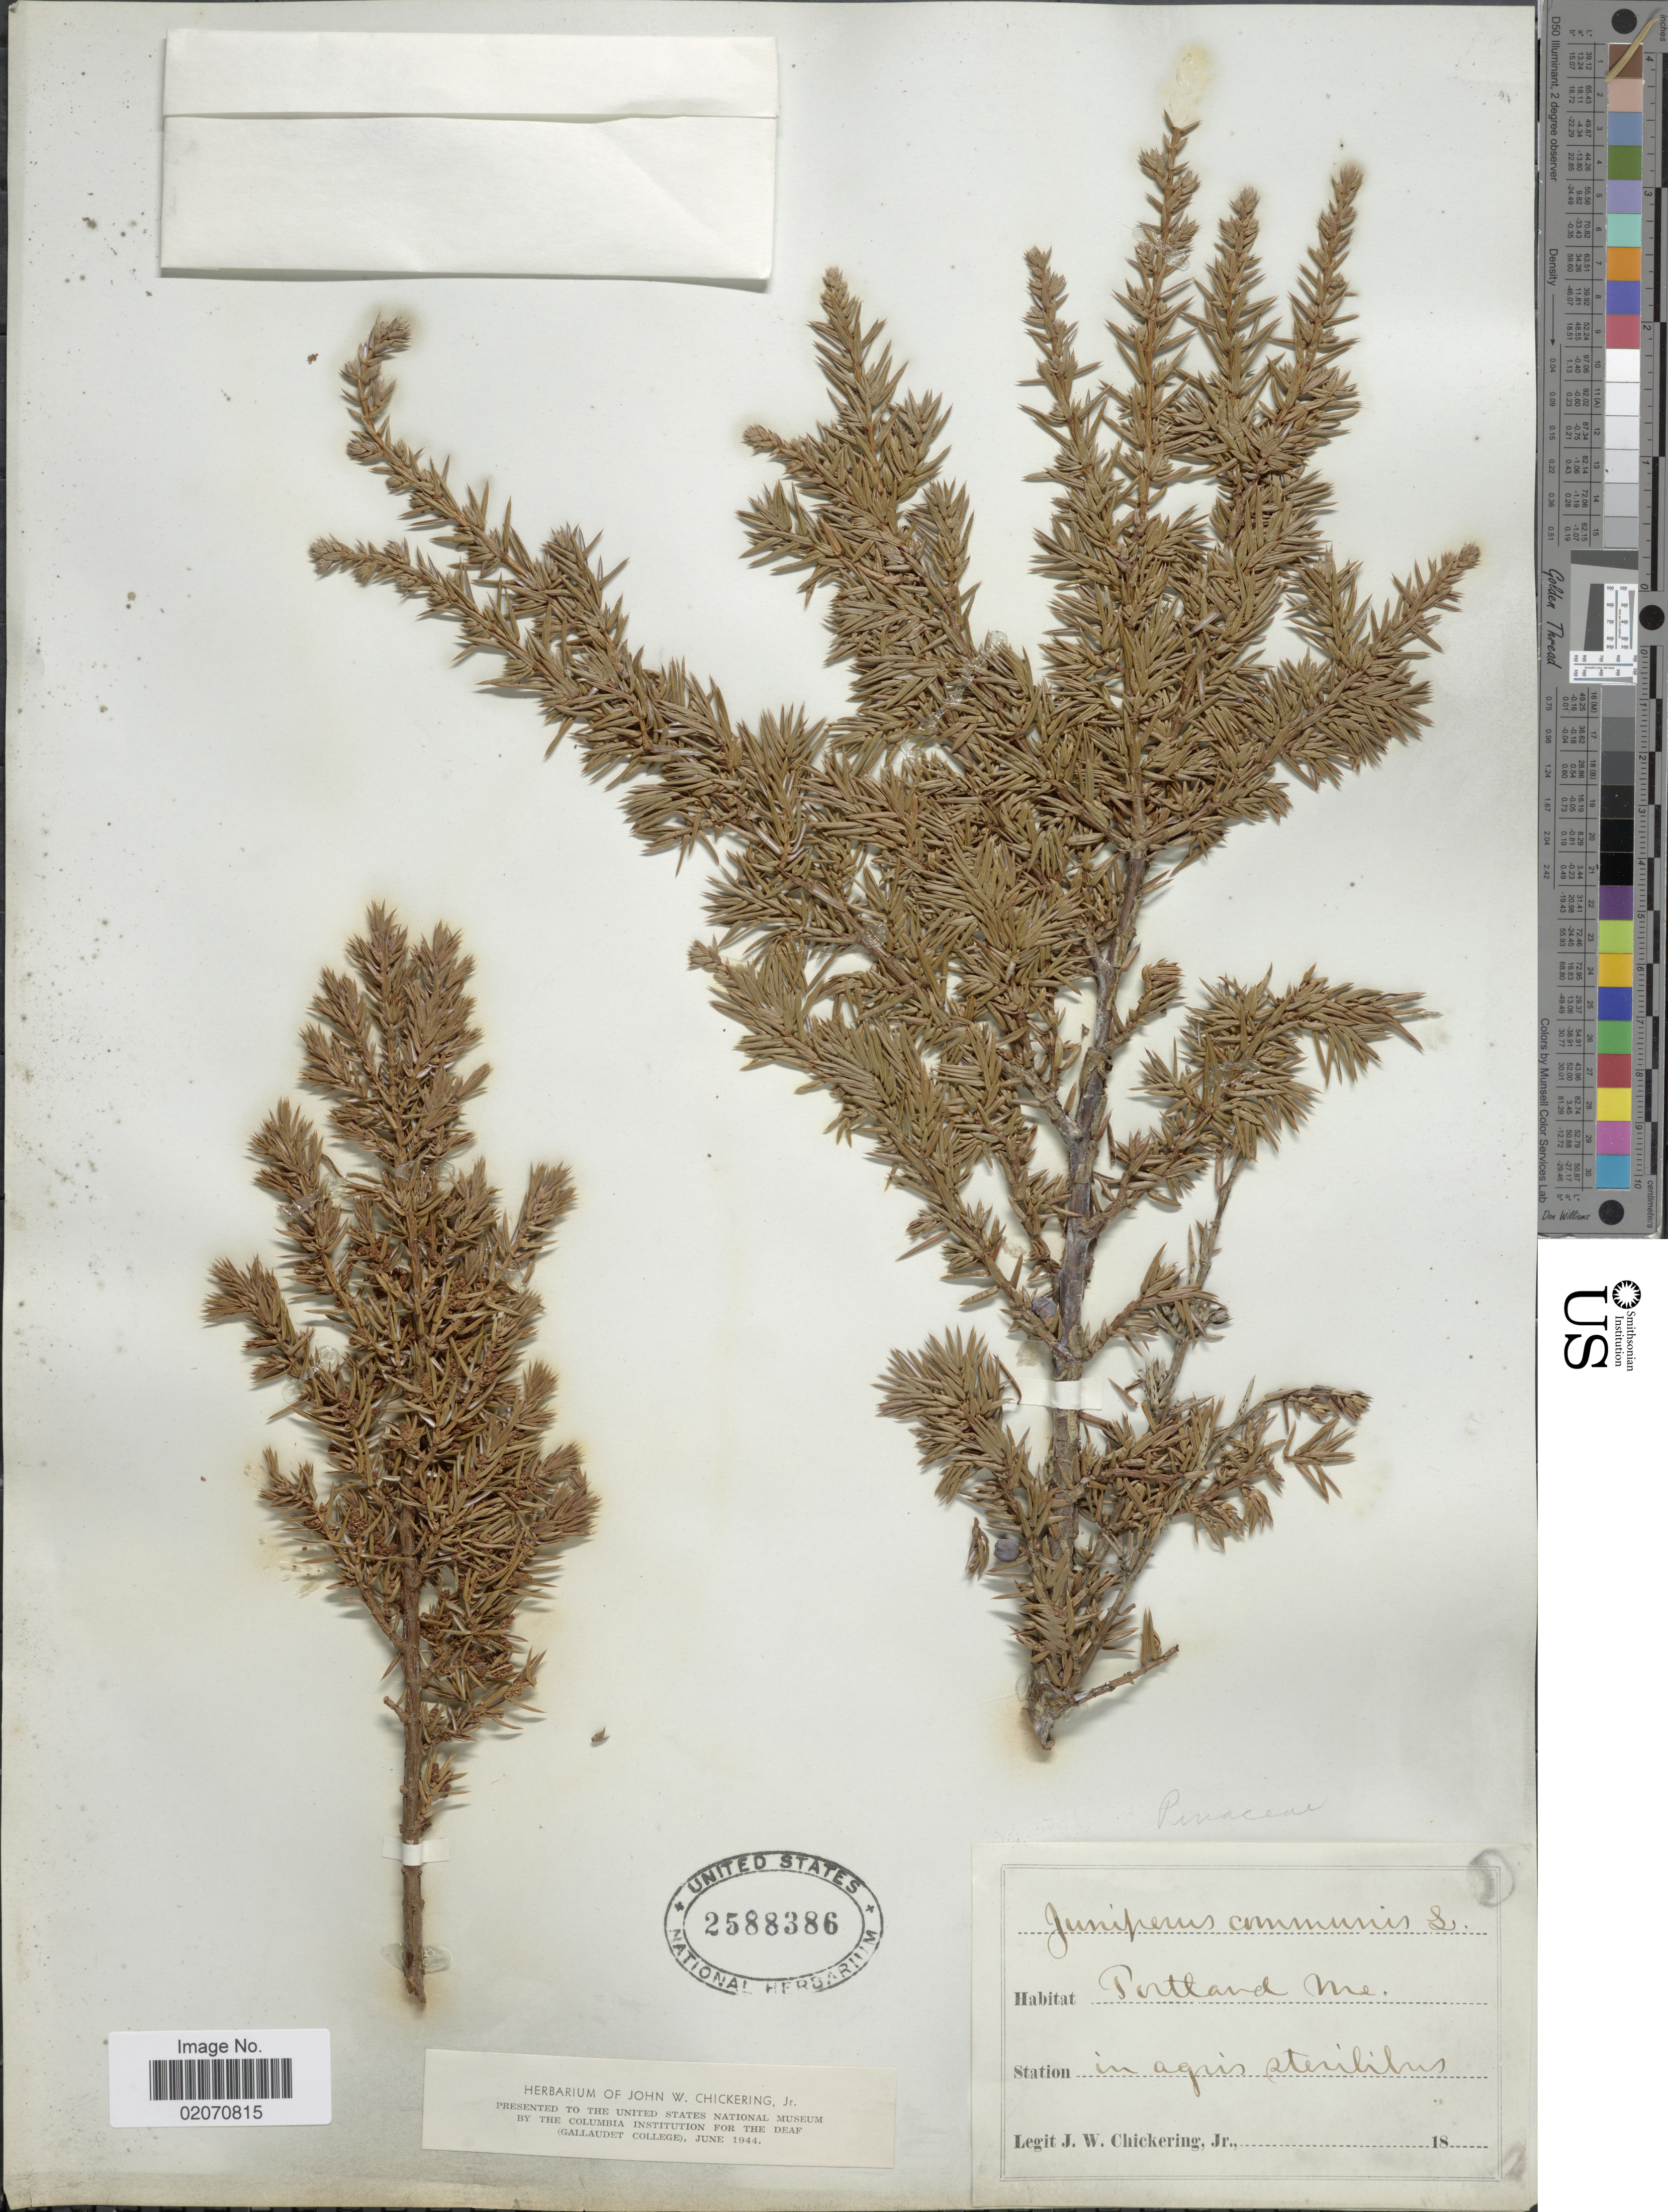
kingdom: Plantae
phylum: Tracheophyta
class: Pinopsida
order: Pinales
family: Cupressaceae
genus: Juniperus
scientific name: Juniperus communis subsp. nana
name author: (Willd.) Syme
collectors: J. W. Chickering Jr.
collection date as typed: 18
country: United States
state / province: Maine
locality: Portland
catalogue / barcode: US 2588386